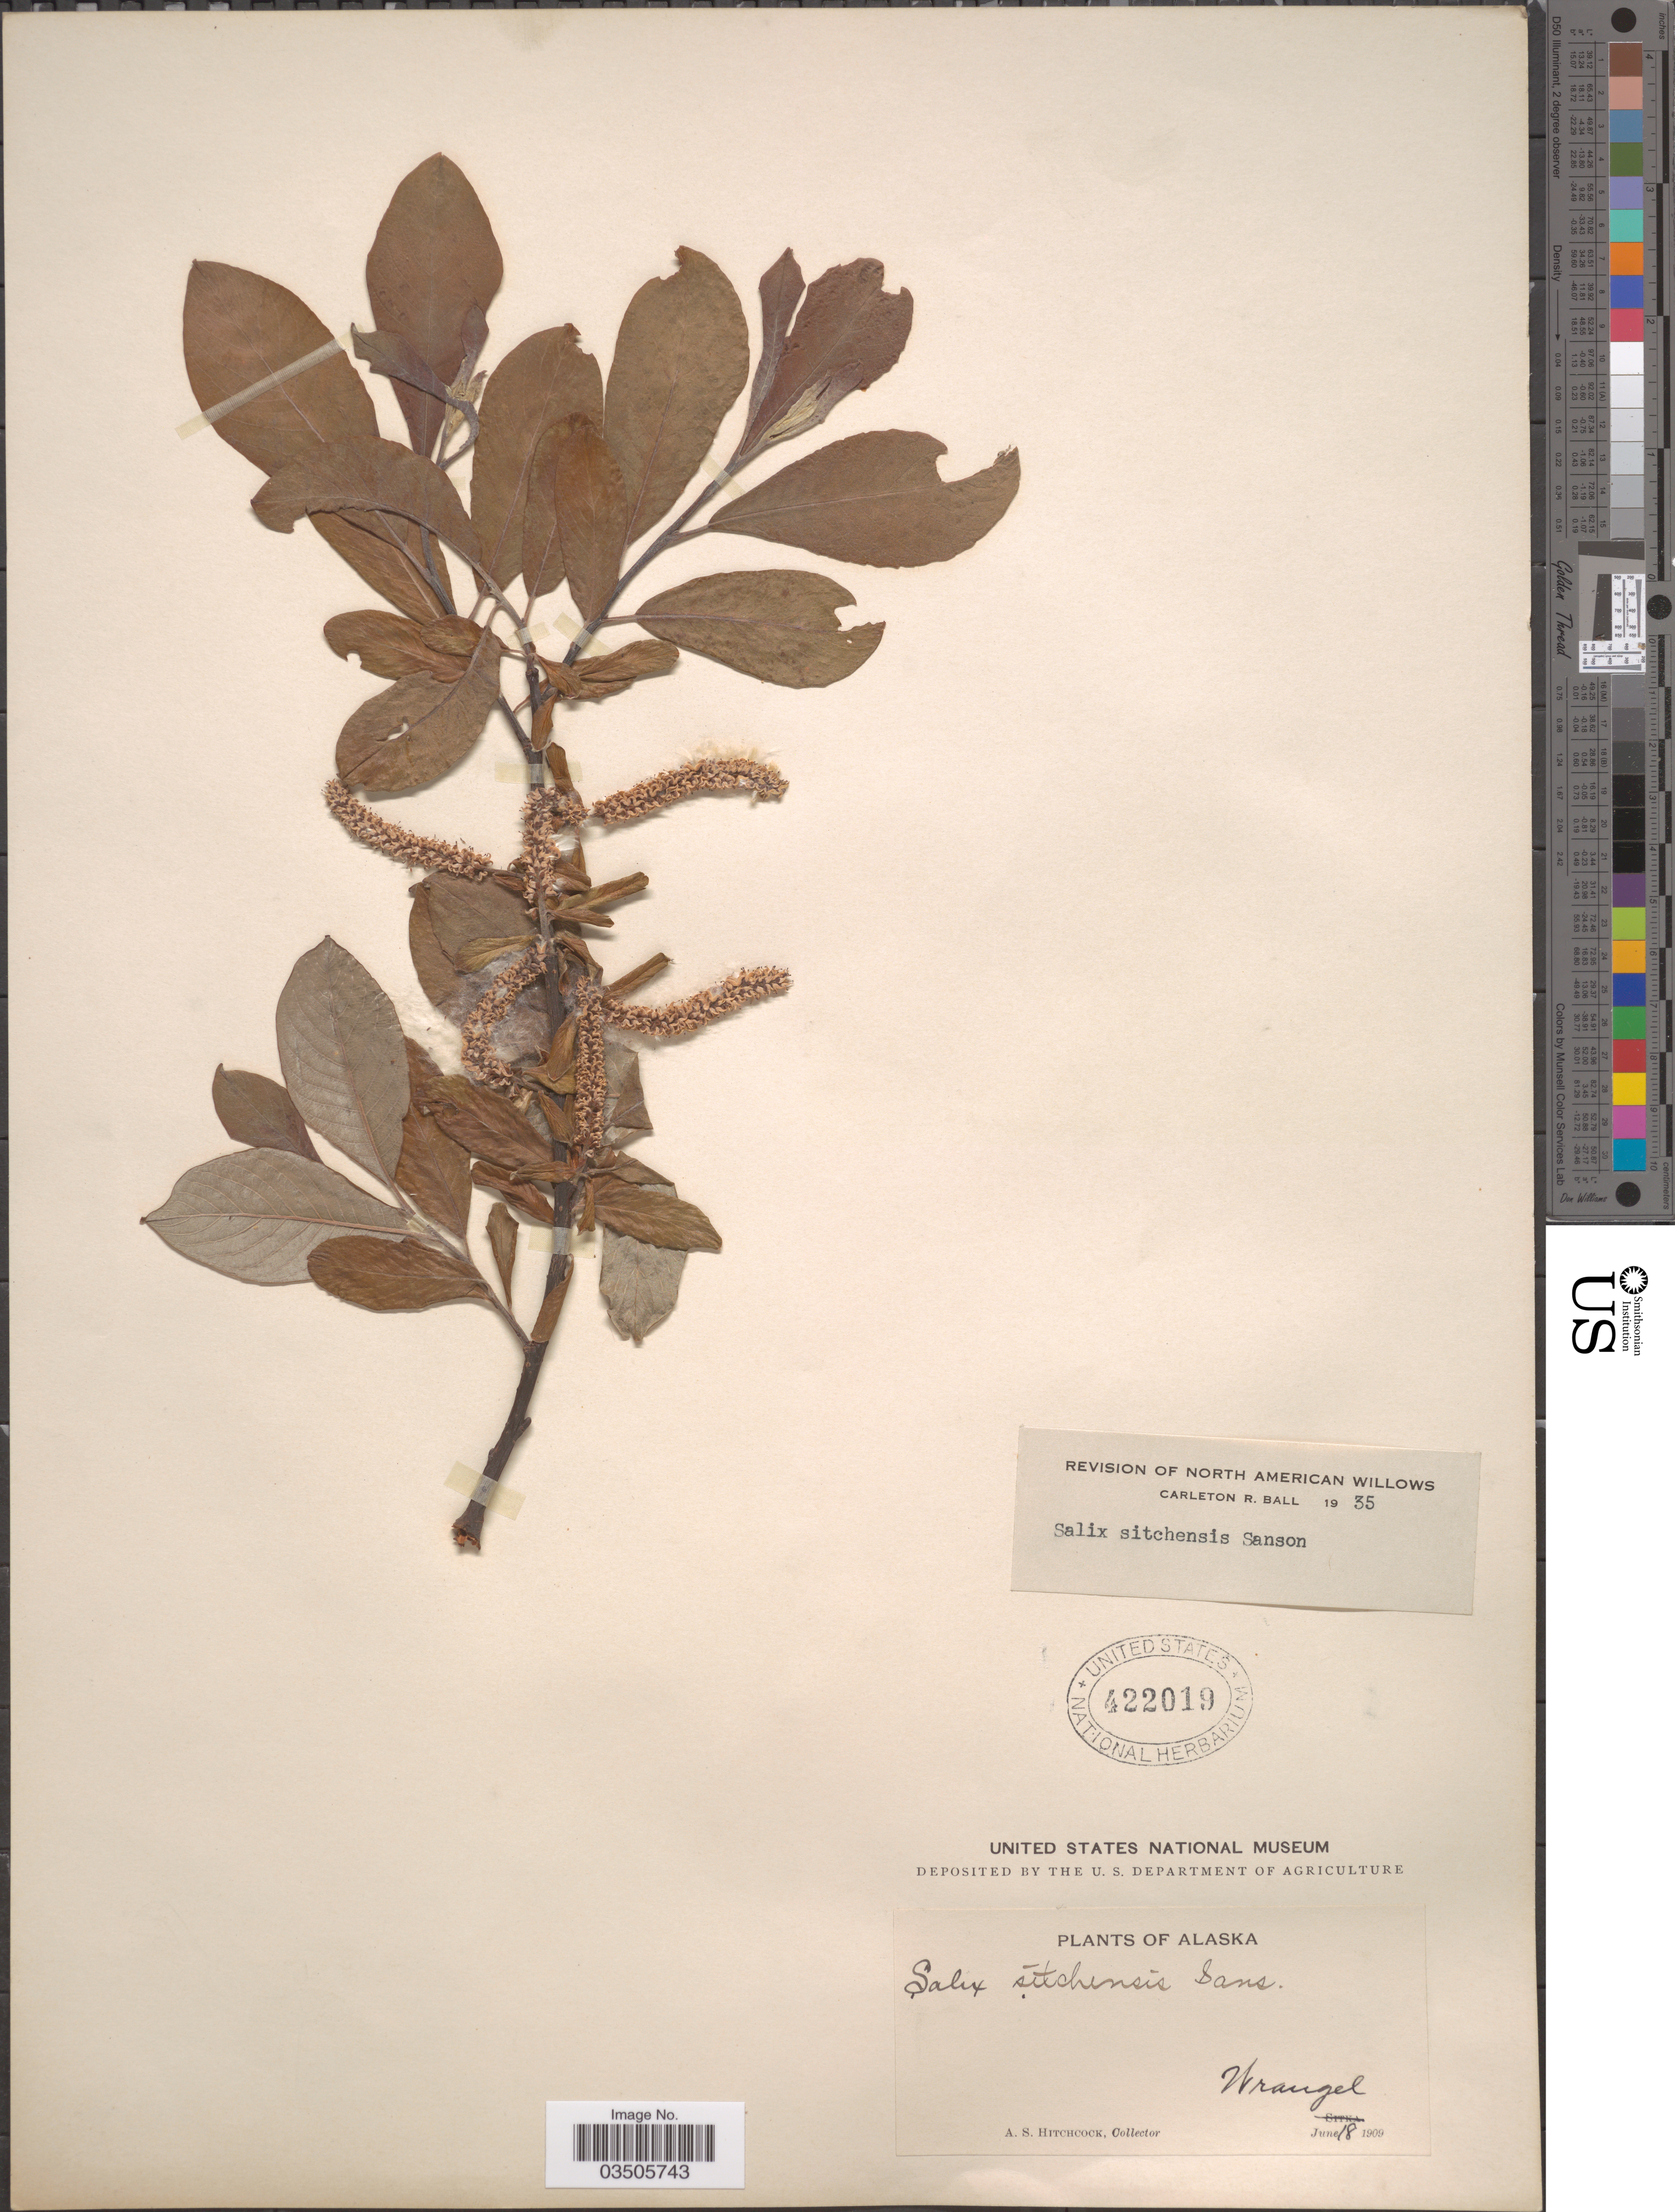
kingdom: Plantae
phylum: Tracheophyta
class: Magnoliopsida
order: Malpighiales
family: Salicaceae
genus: Salix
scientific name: Salix sitchensis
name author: Sanson ex Bong.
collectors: A. S. Hitchcock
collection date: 1909-06-18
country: United States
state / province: Alaska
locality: Wrangell.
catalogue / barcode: US 422019